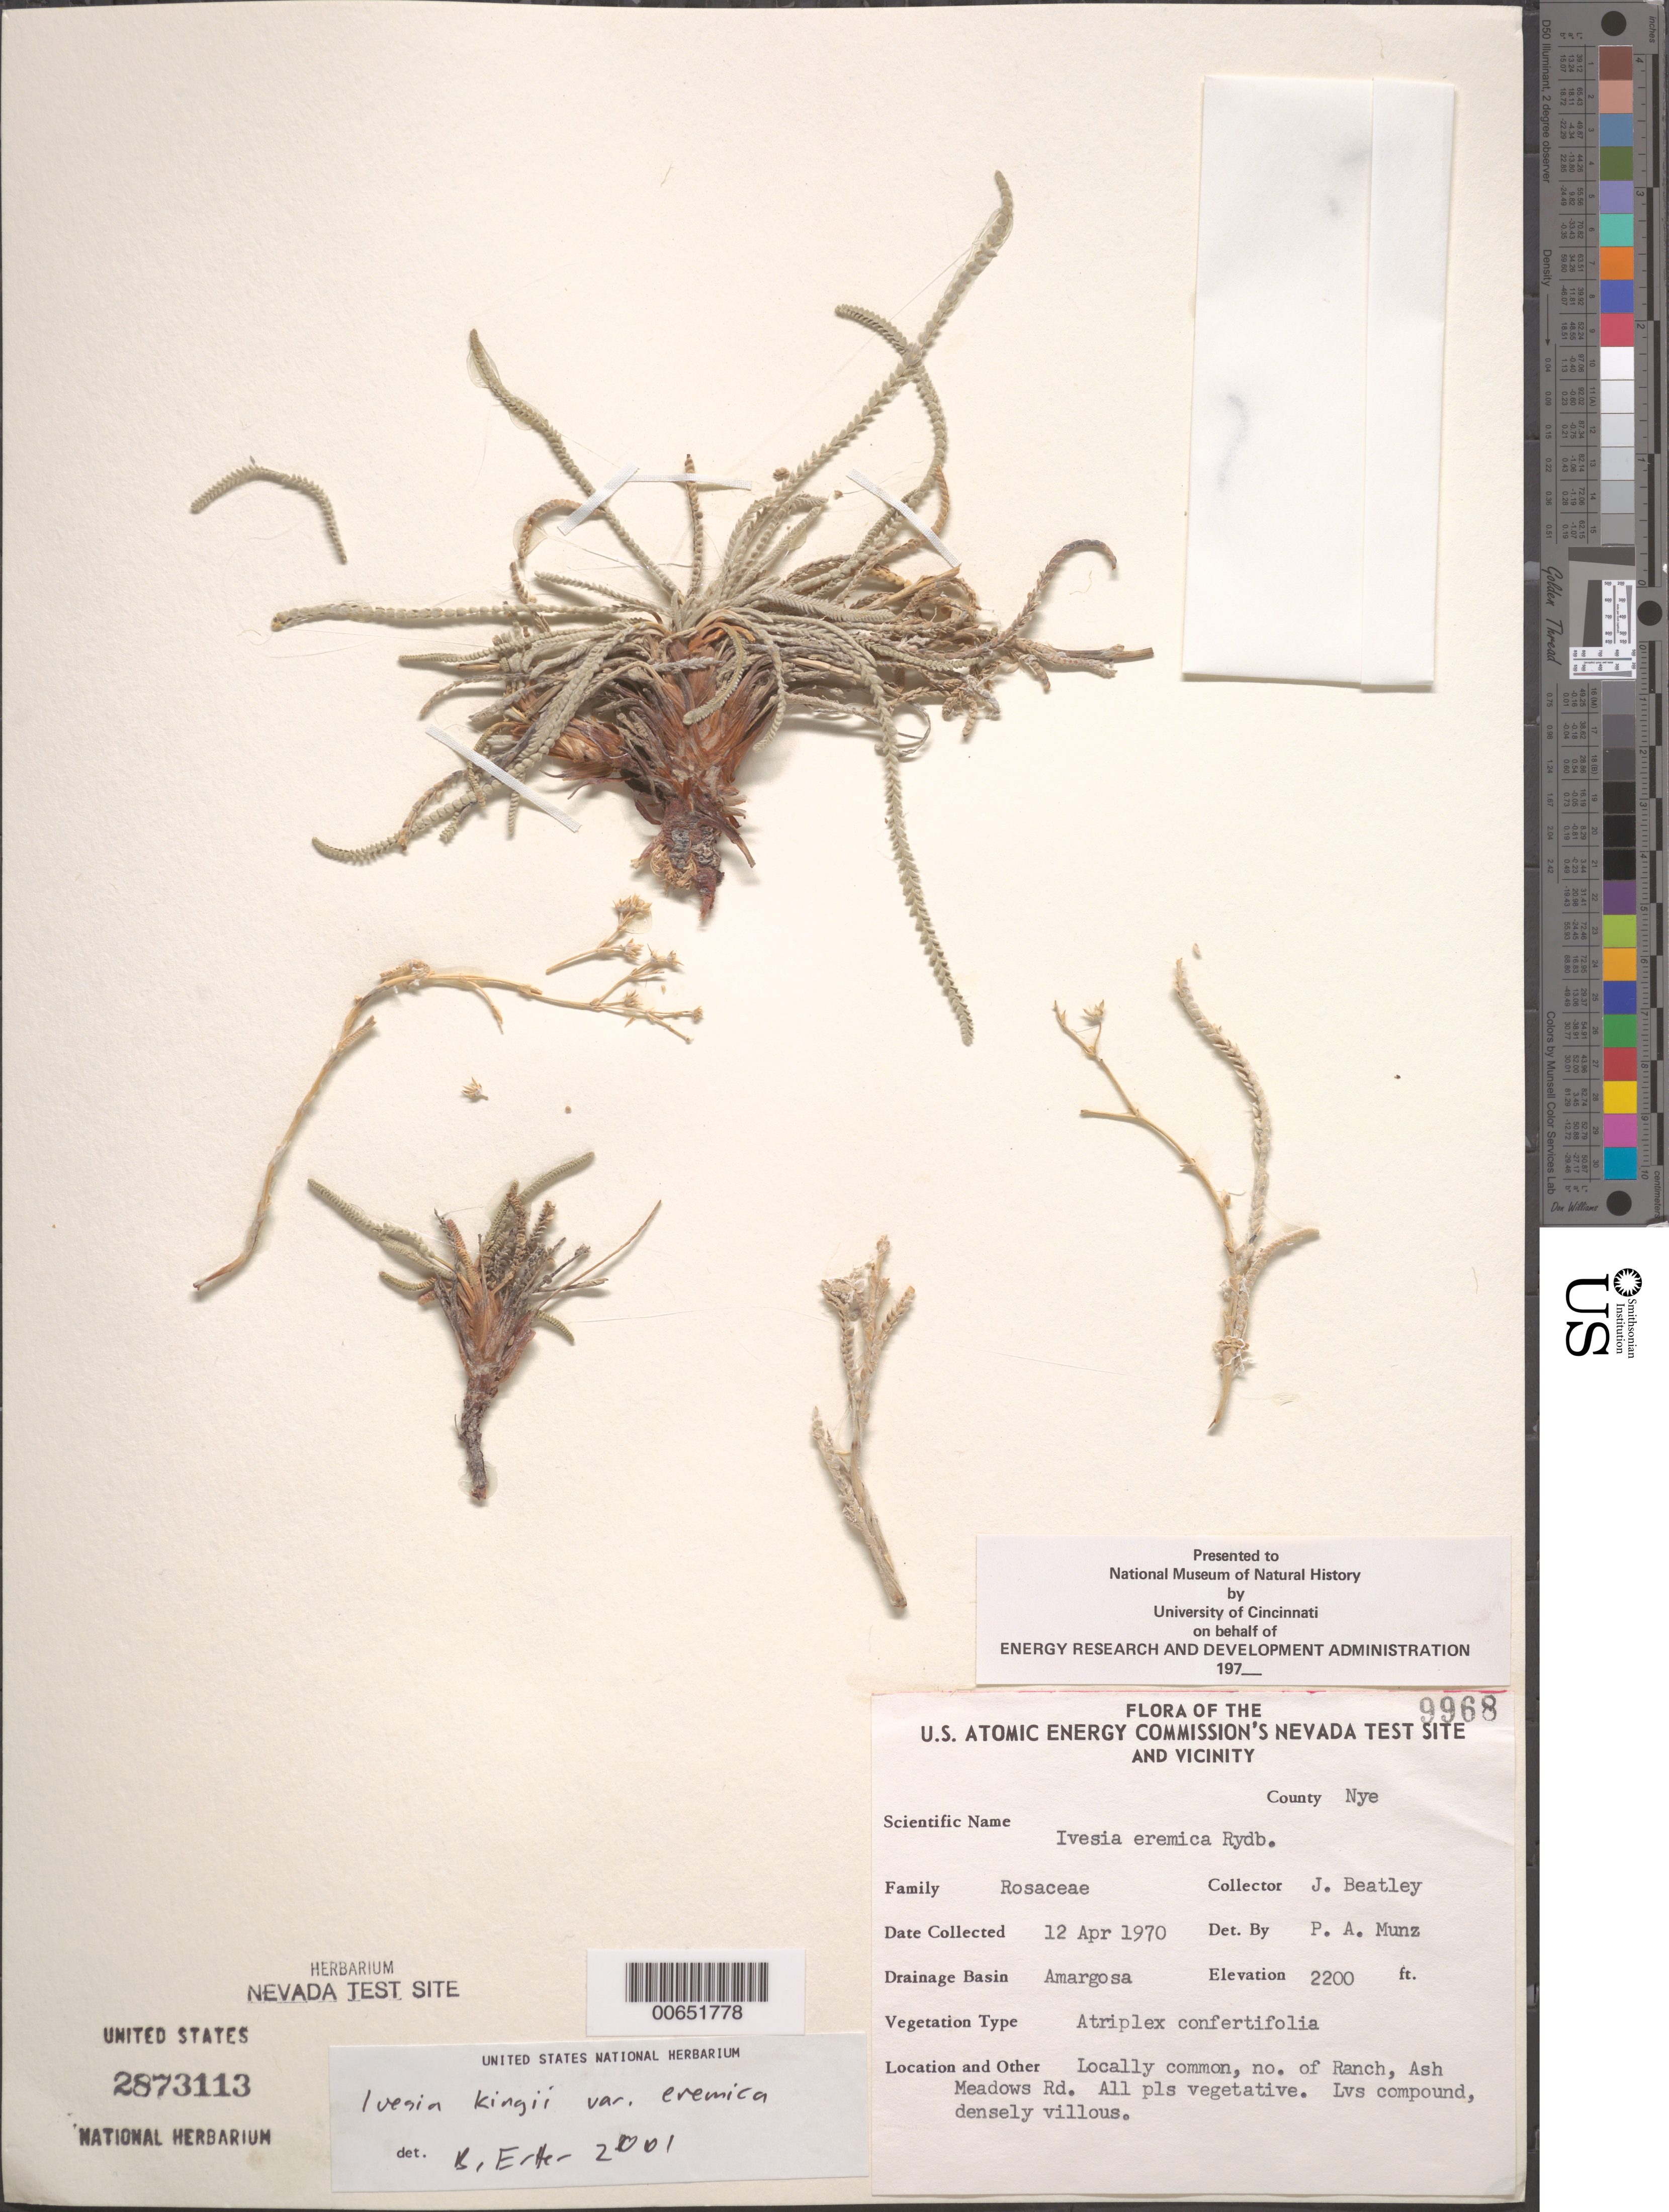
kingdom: Plantae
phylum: Tracheophyta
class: Magnoliopsida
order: Rosales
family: Rosaceae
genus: Potentilla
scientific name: Potentilla kingii var. eremica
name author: (Coville) Mosyakin & Shiyan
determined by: Strong, Mark T., (BOT), Smithsonian Institution - National Museum of Natural History (UNITED STATES)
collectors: J. C. Beatley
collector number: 9968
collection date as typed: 12 Apr 1970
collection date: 1970-04-12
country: United States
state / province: Nevada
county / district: Nye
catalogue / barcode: US 2873113